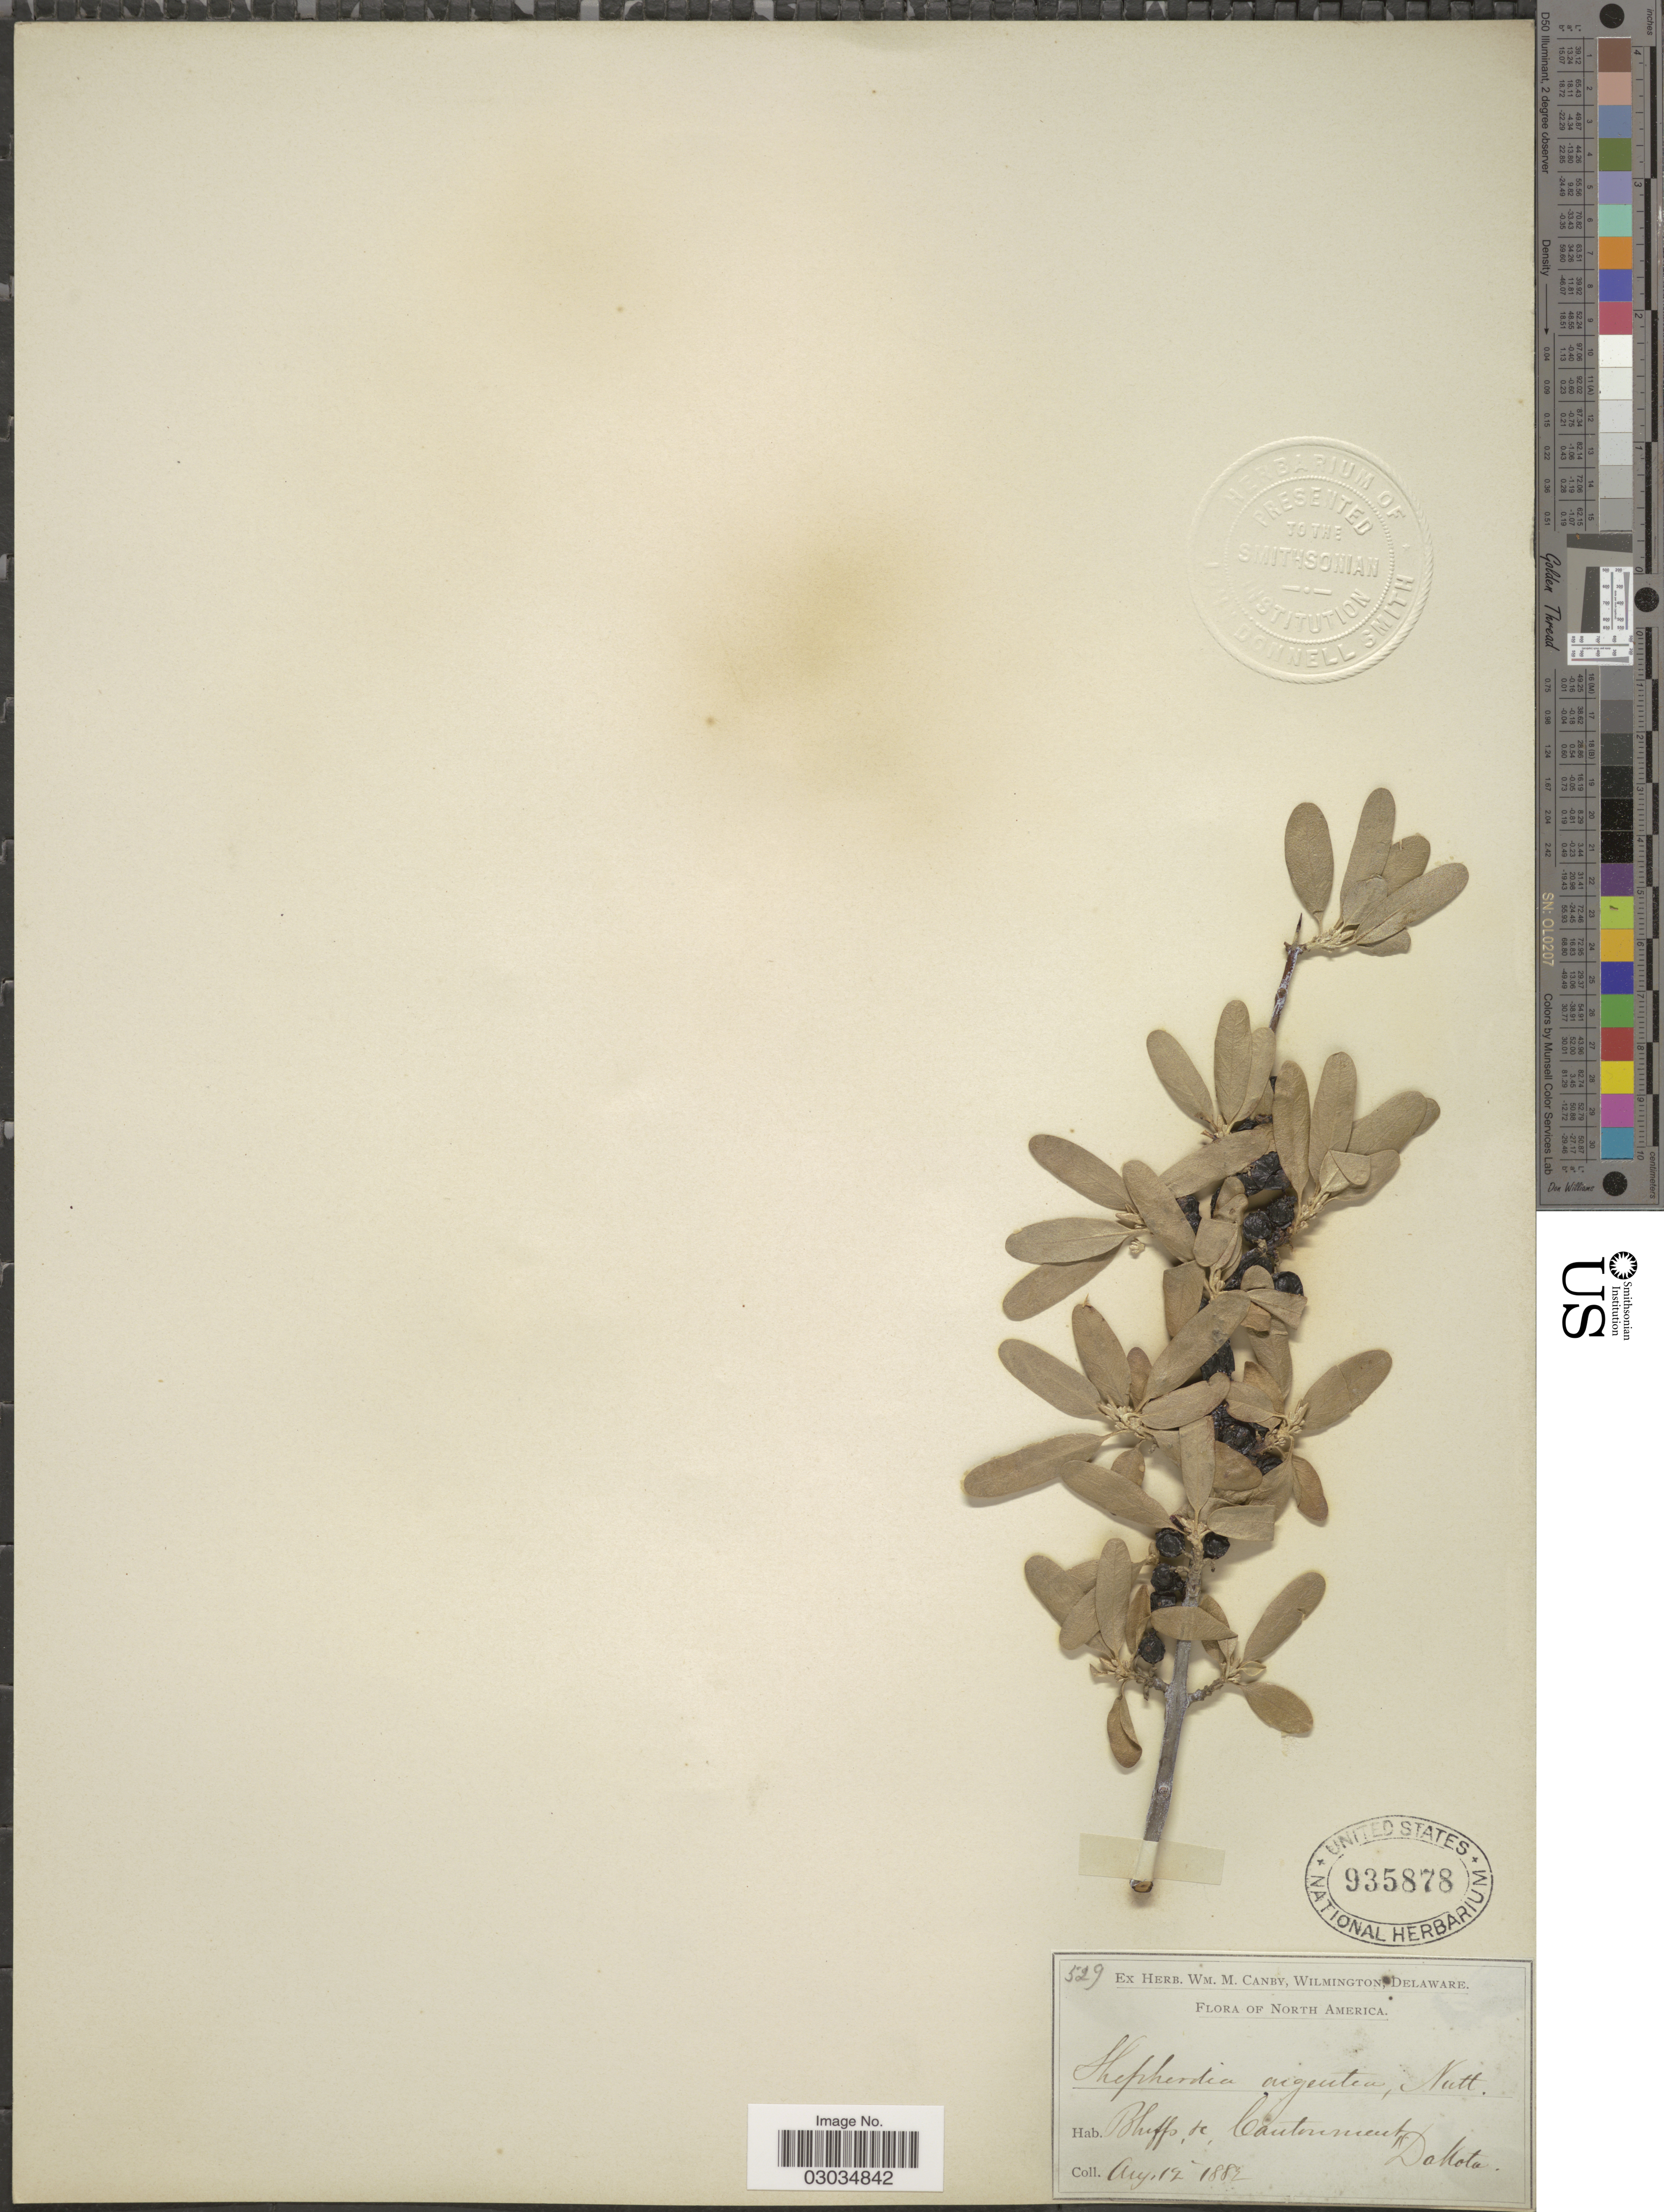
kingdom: Plantae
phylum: Tracheophyta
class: Magnoliopsida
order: Rosales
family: Elaeagnaceae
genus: Shepherdia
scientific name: Shepherdia argentea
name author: (Pursh) Nutt.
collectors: ex herb. W.M. Canby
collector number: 529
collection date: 1882-08-17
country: United States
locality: Bluffs, &c, Cantonment, Dakota.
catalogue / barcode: US 935878